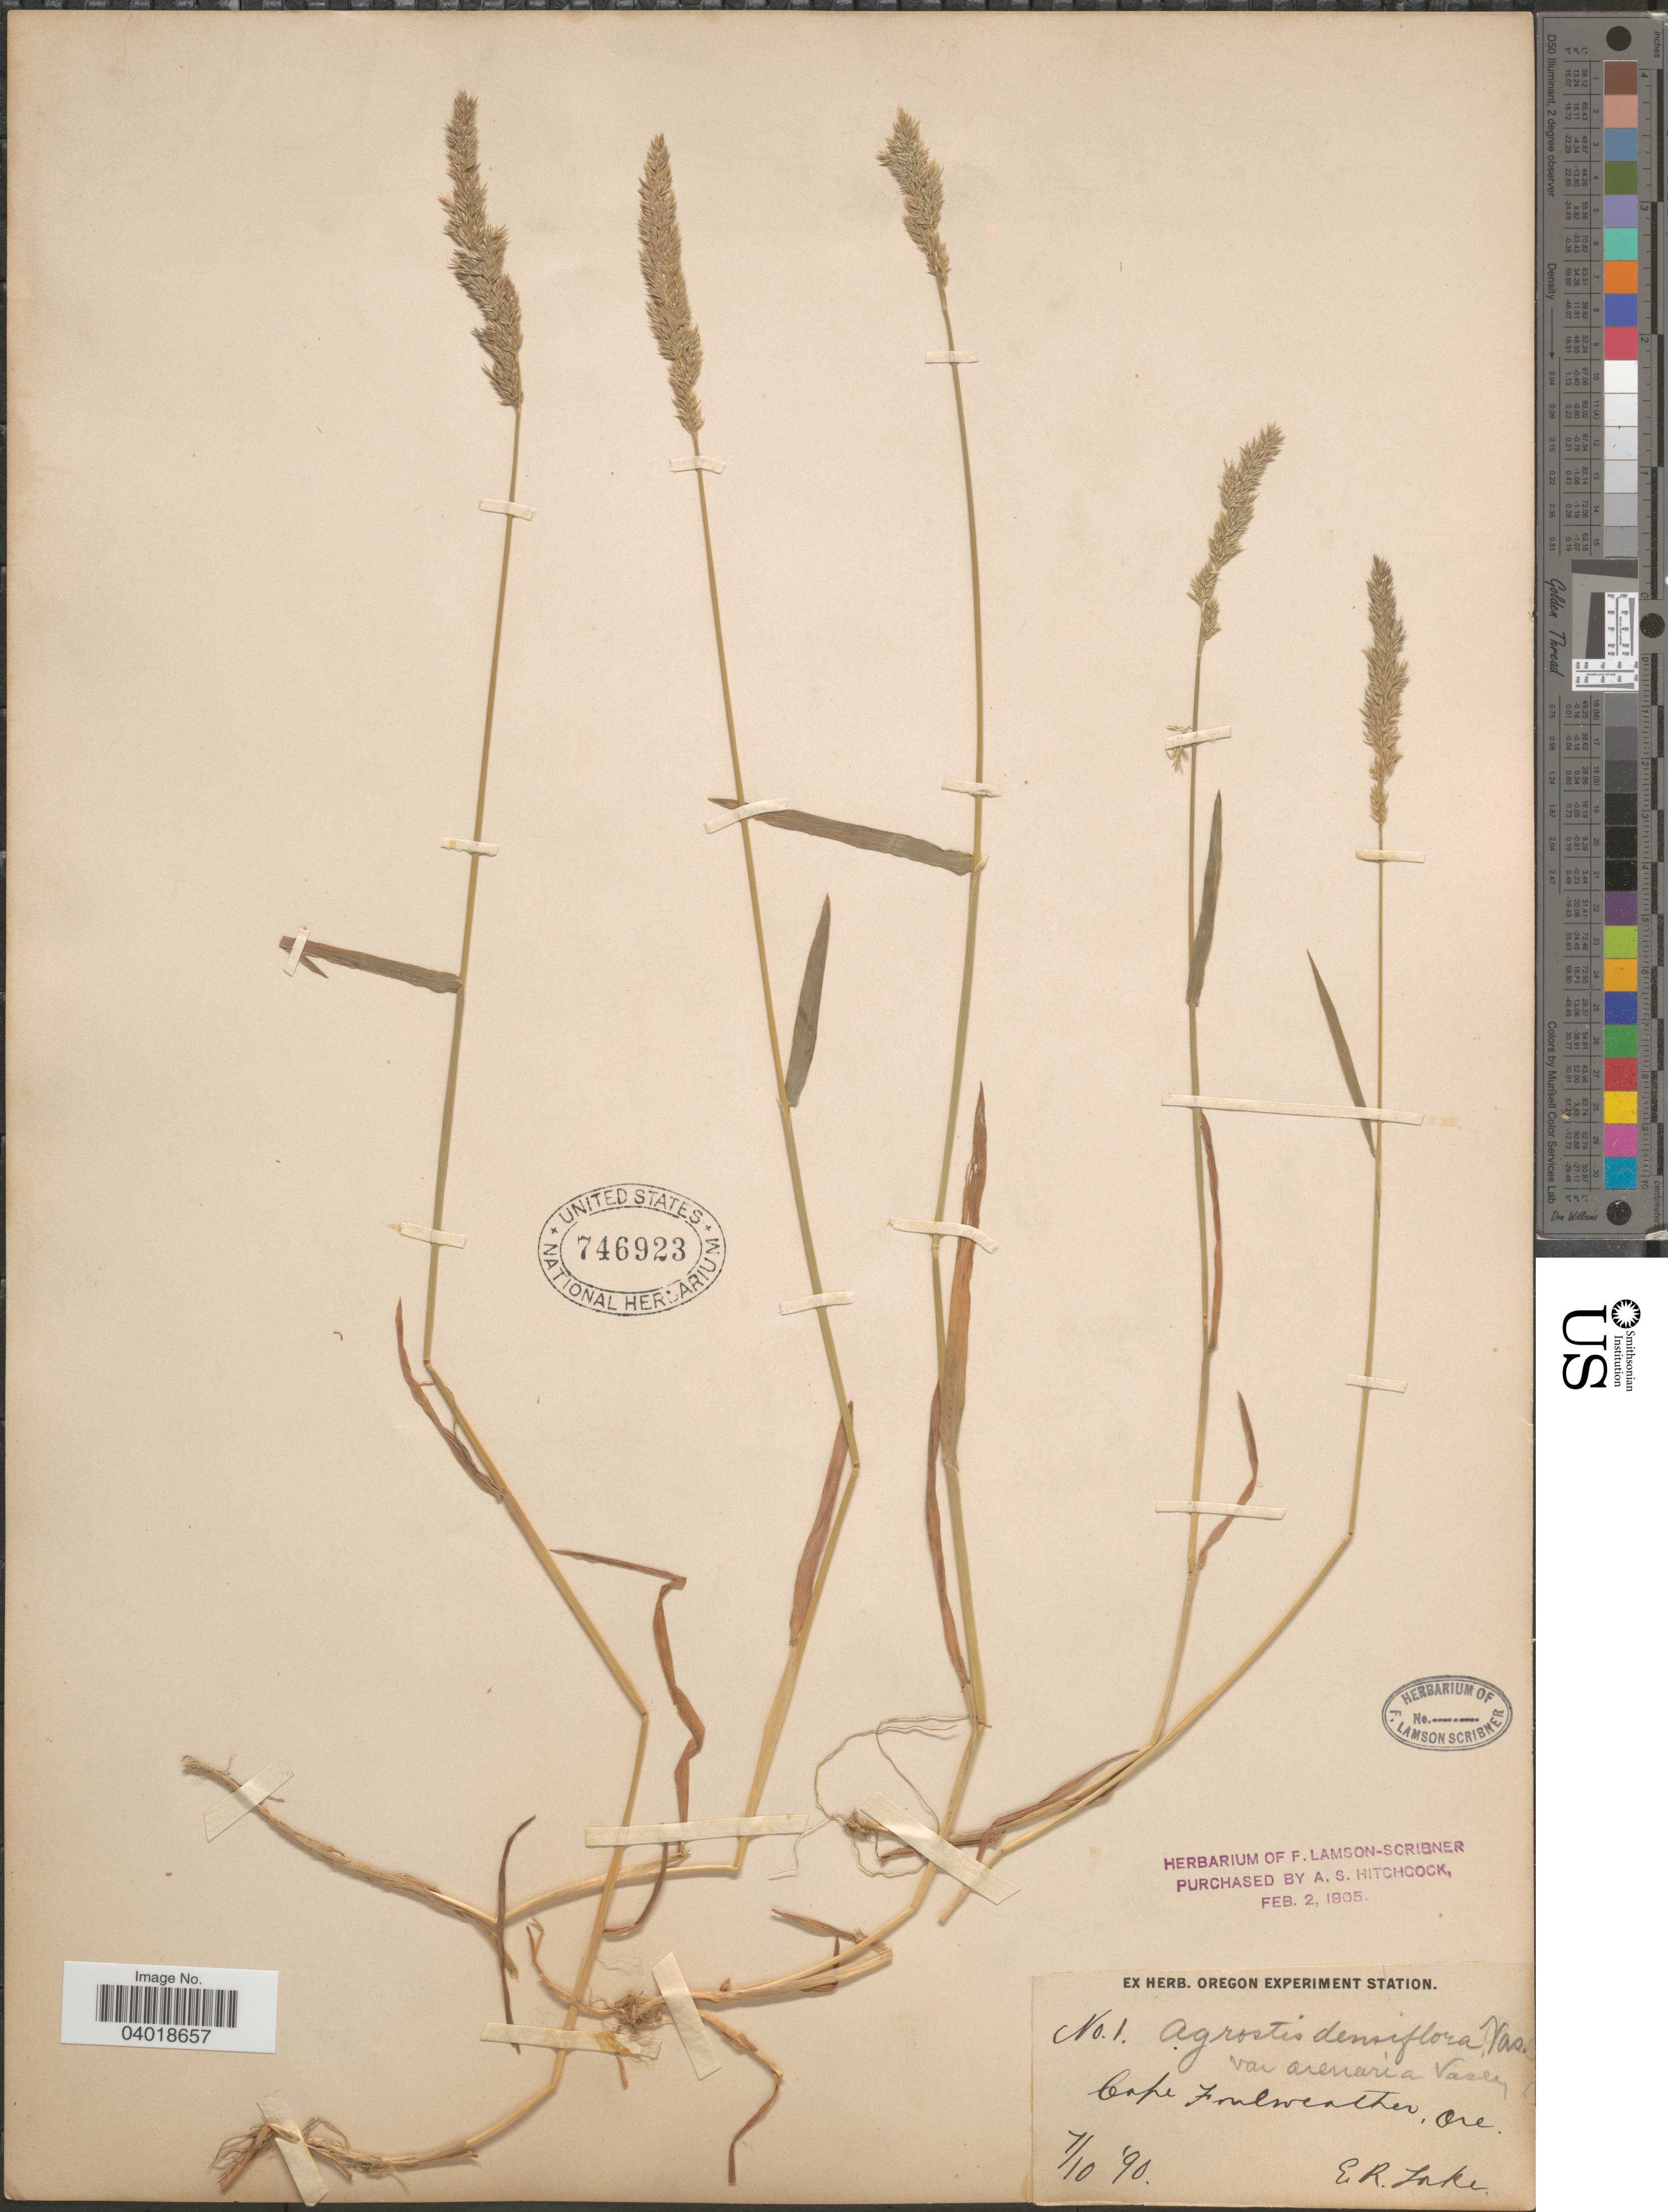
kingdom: Plantae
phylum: Tracheophyta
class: Liliopsida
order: Poales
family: Poaceae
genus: Agrostis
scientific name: Agrostis exarata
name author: Trin.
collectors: E. Lake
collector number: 1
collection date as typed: Transcribed d/m/y: 7/10/90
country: United States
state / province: Oregon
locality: Cape Foulweather.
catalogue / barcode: US 746923